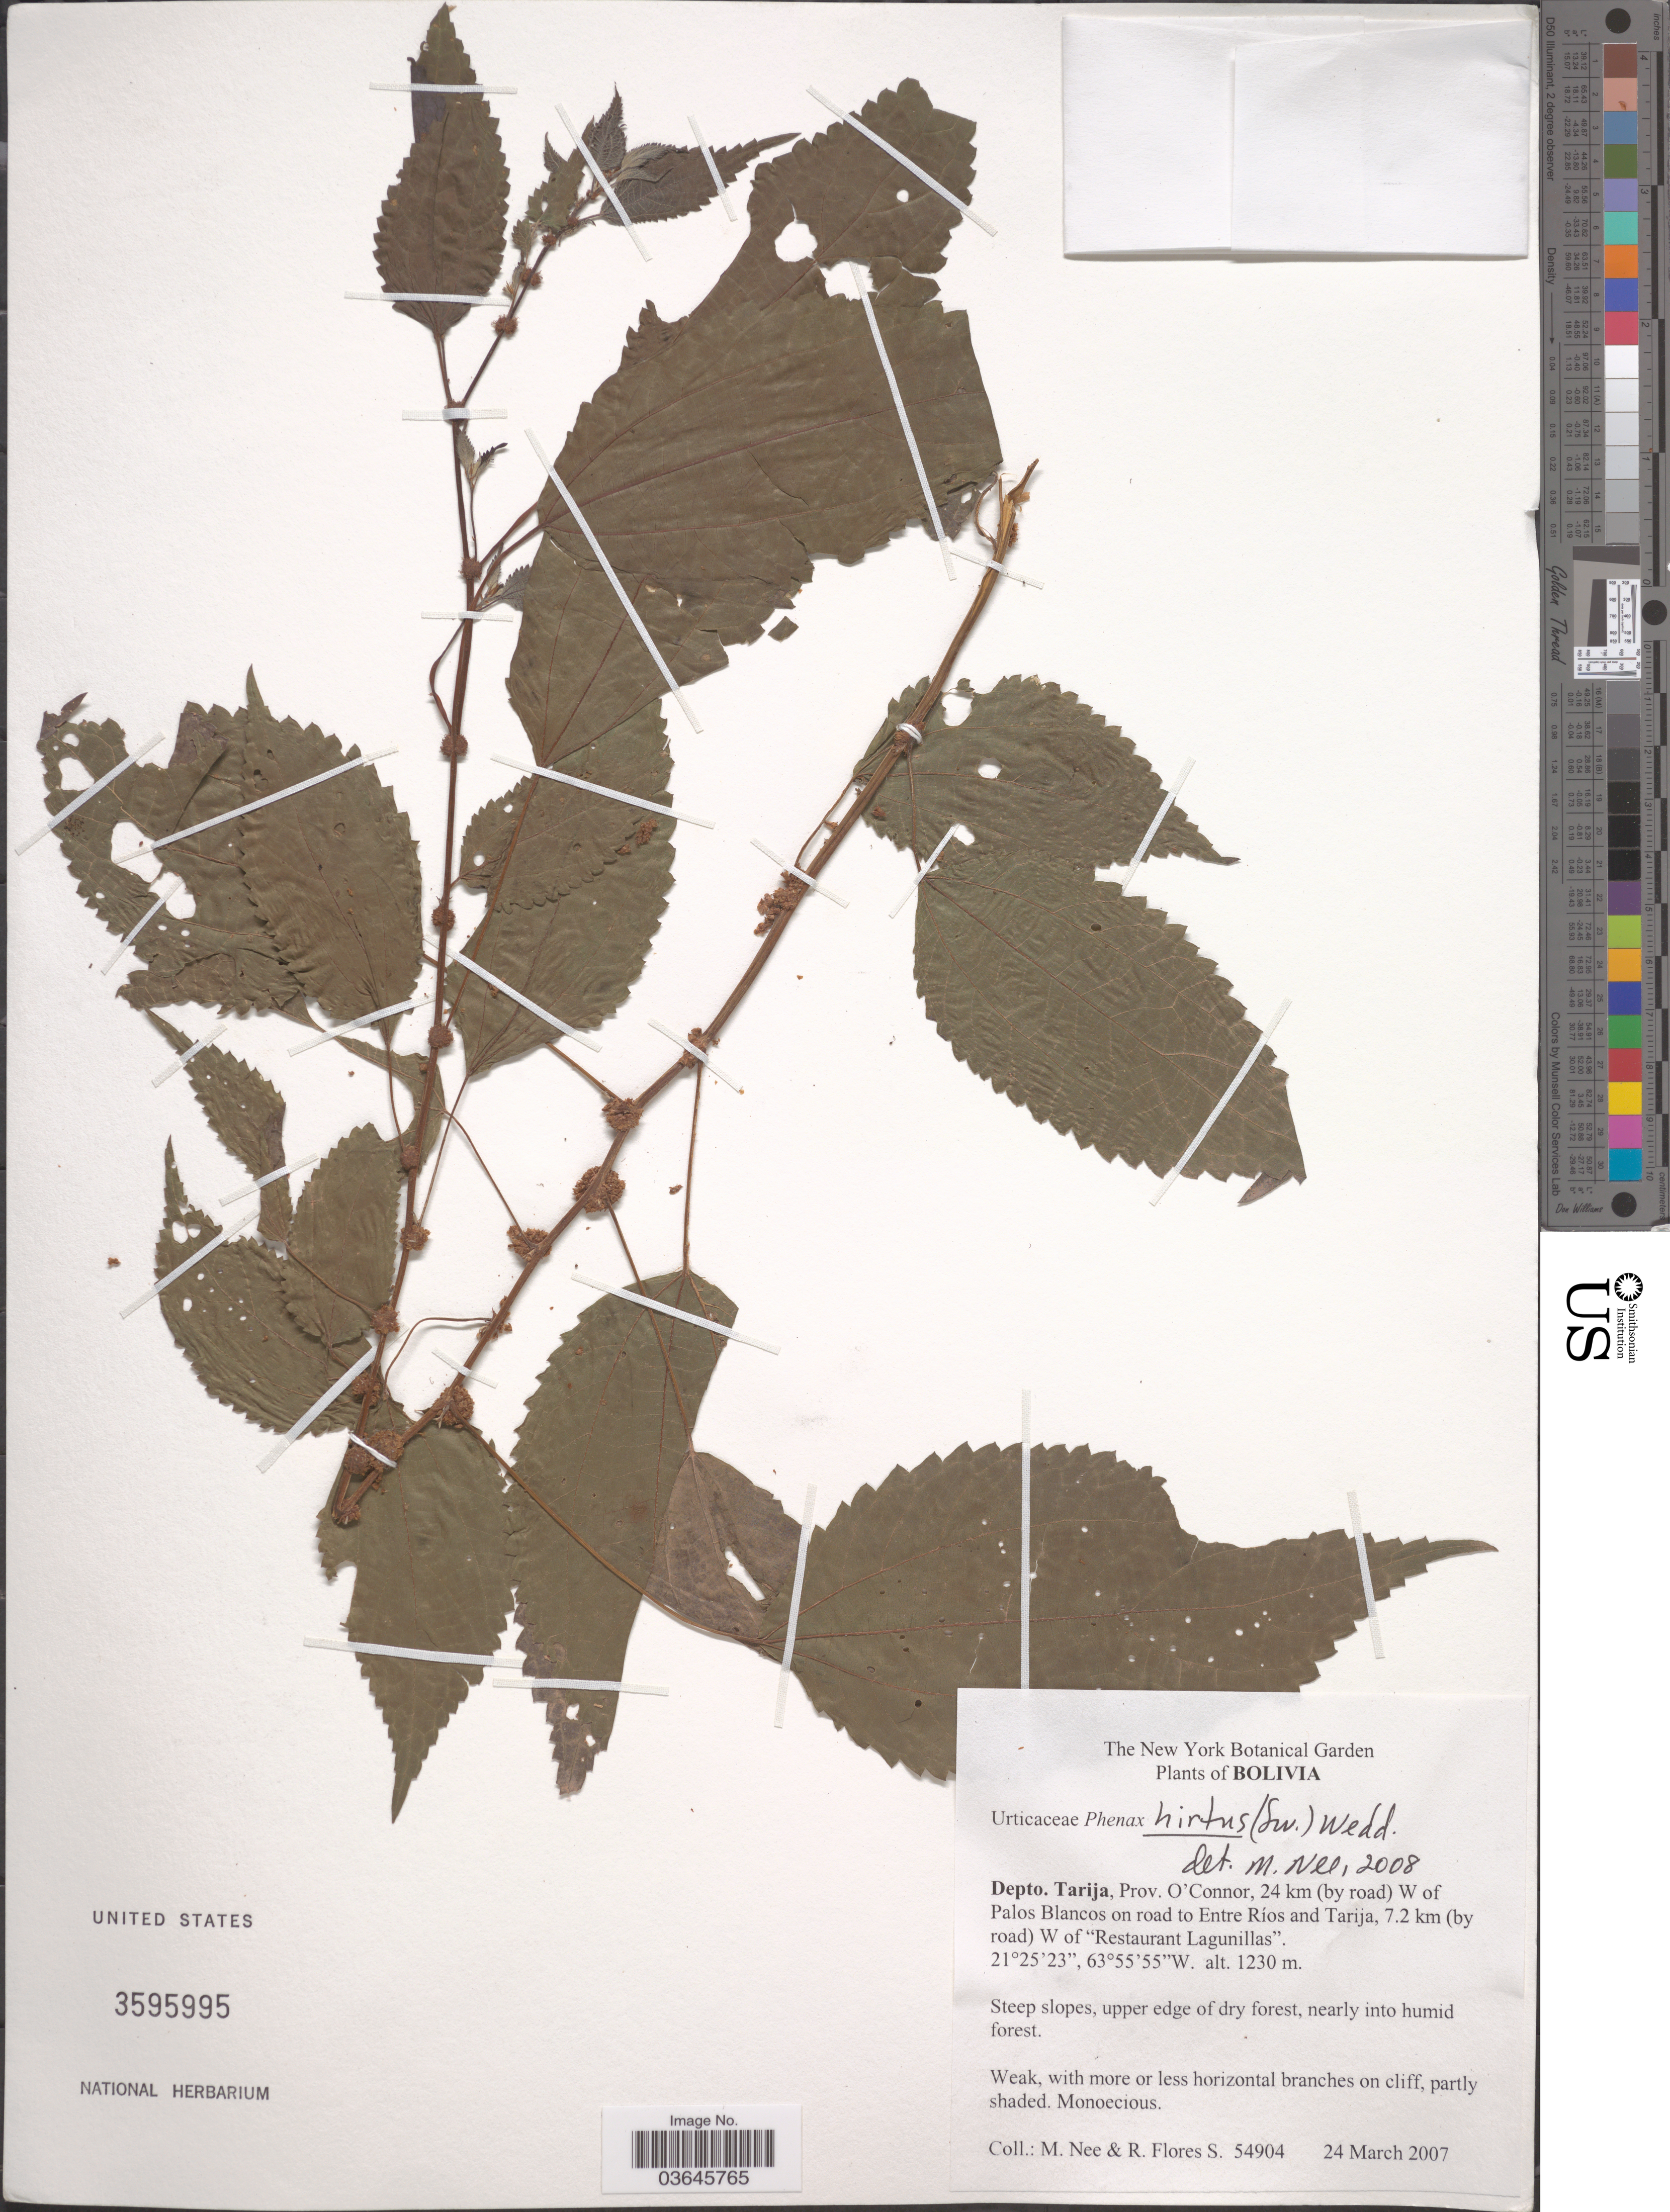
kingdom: Plantae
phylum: Tracheophyta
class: Magnoliopsida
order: Rosales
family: Urticaceae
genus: Phenax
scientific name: Phenax hirtus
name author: (Sw.) Wedd.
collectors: M. Nee & R. Flores S.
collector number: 54904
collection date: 2007-03-24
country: Bolivia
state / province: Tarija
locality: Depto. Tarija, Prov. O'Connor, 24 km (by road) W of Palos Blancos on road to Entre Ríos and Tarija, 7.2 km (by road) W of "Restaurant Lagunillas".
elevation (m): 1230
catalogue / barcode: US 3595995